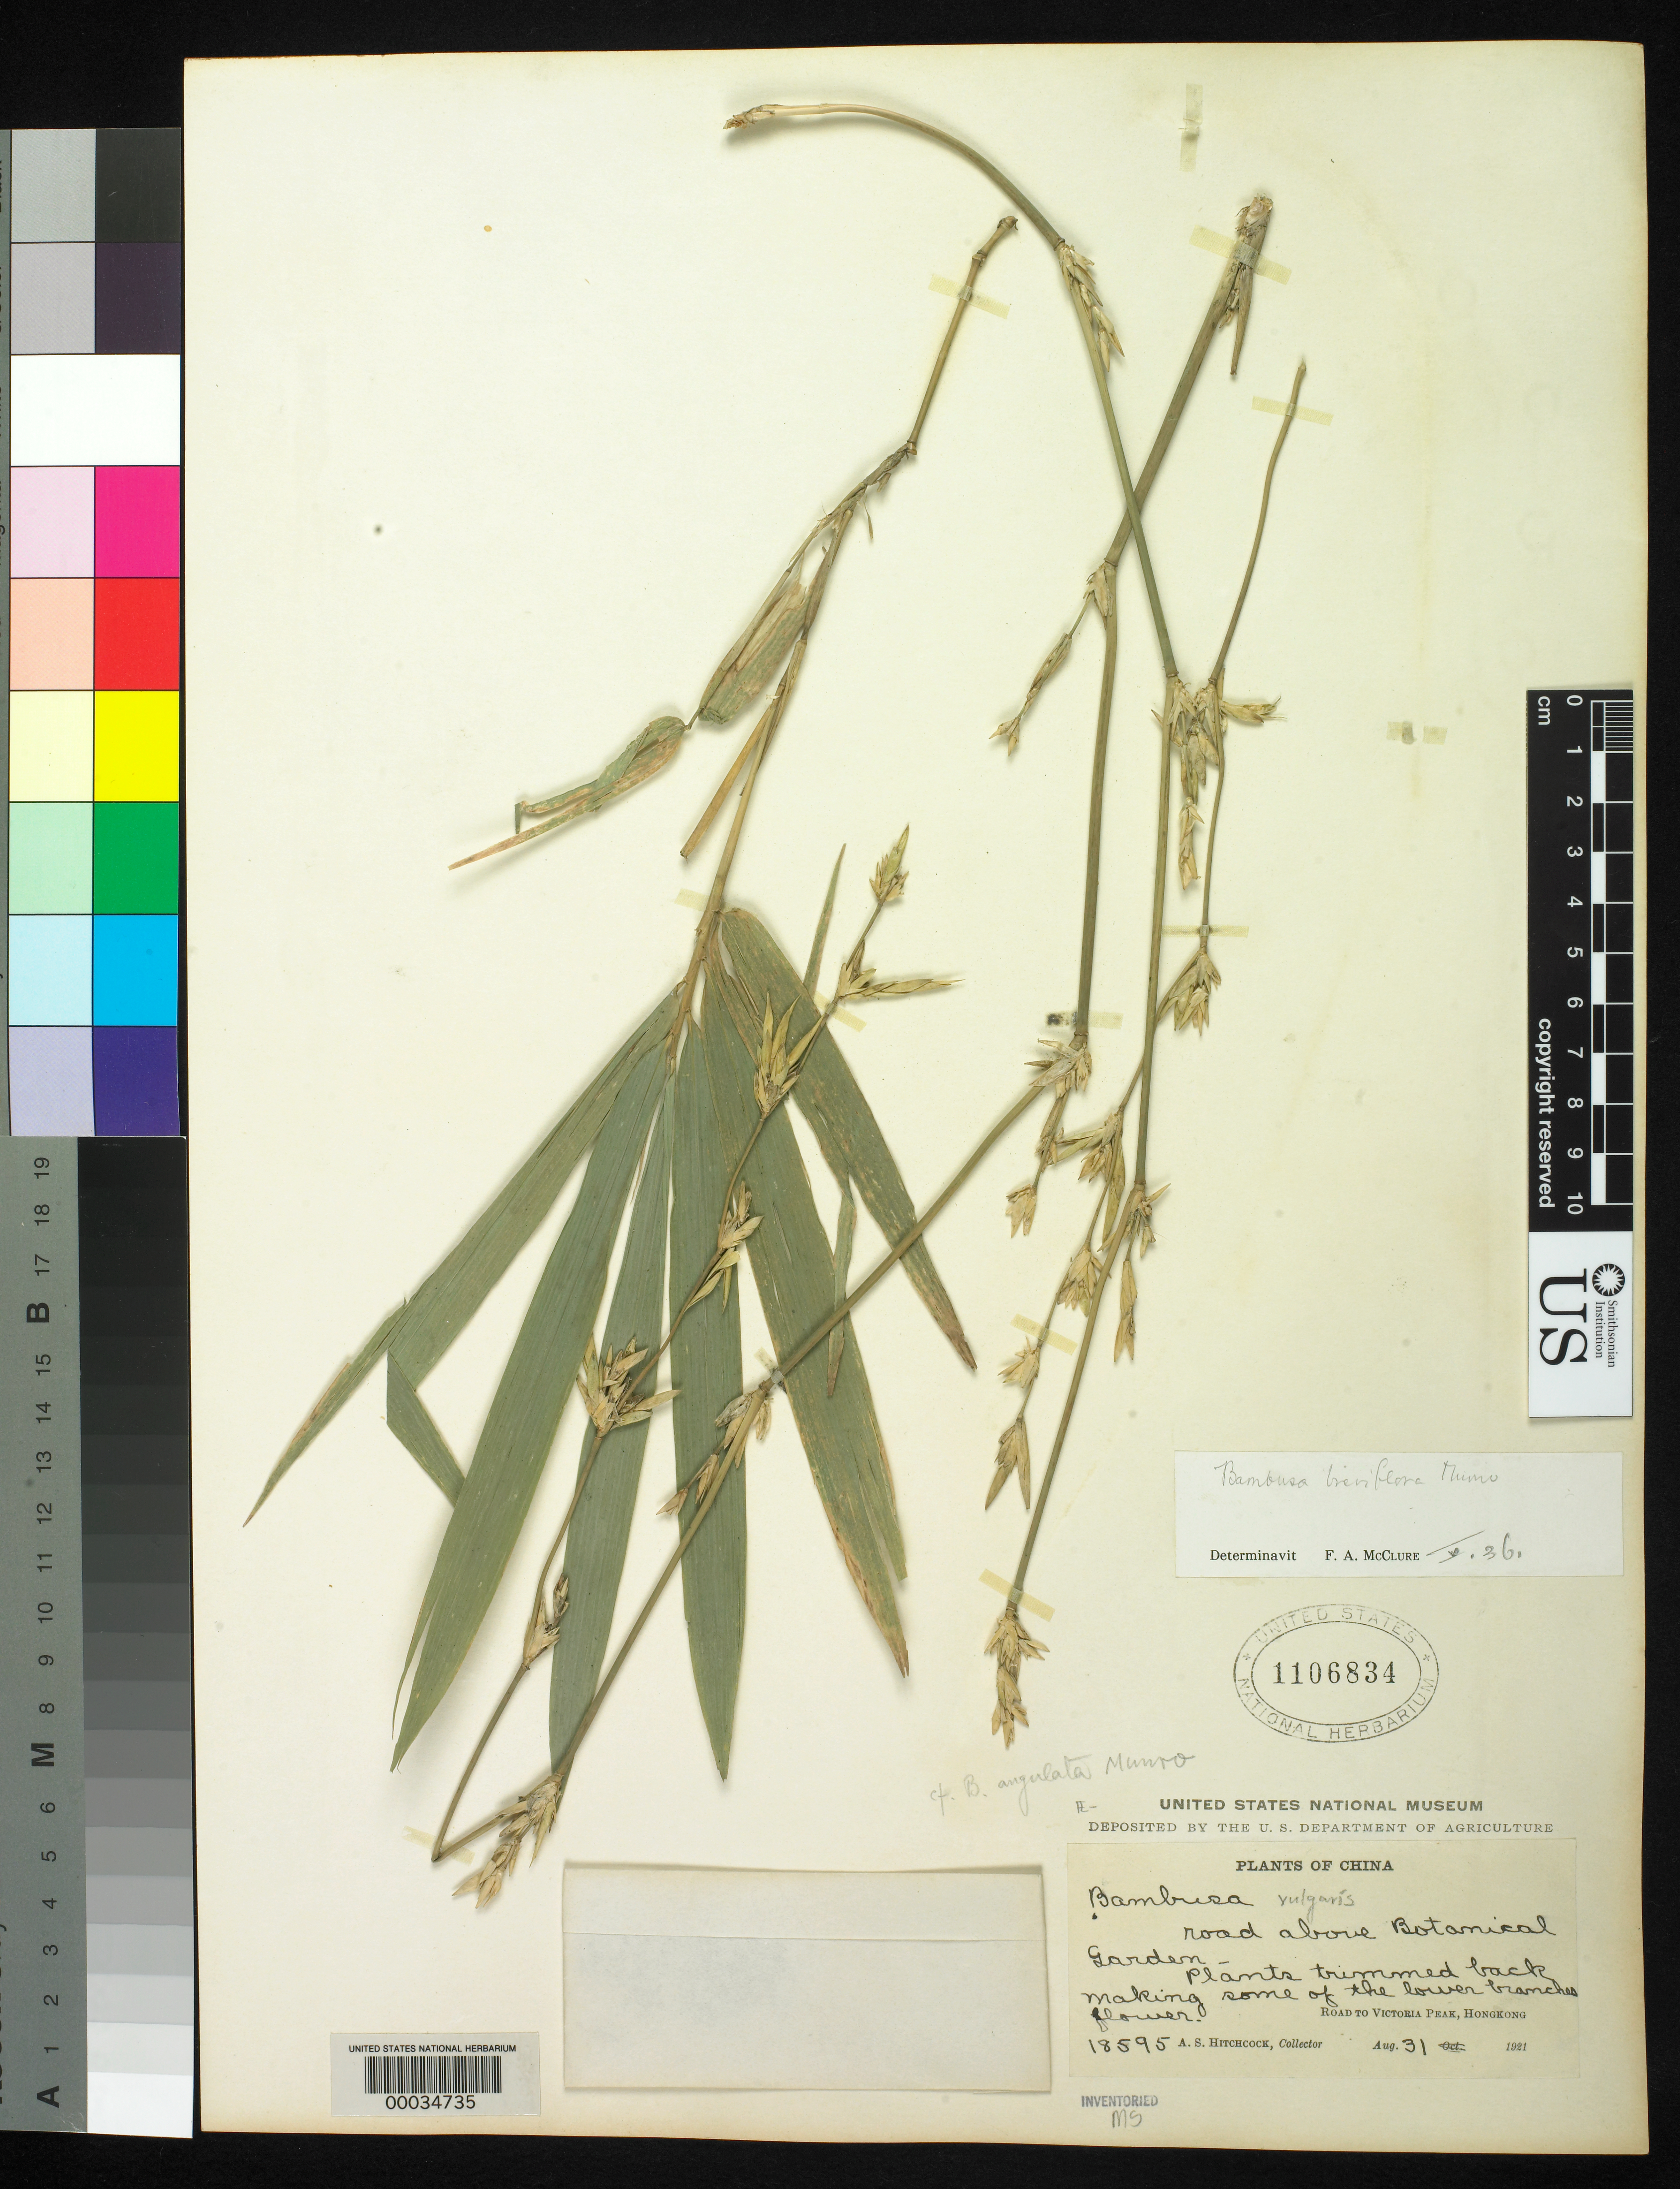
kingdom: Plantae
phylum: Tracheophyta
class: Liliopsida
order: Poales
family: Poaceae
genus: Bambusa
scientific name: Bambusa tuldoides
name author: Munro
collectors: A. S. Hitchcock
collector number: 18595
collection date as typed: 31 Aug 1921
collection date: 1921-08-31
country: China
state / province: Hong Kong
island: Hong Kong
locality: Victoria peak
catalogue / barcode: US 1106834